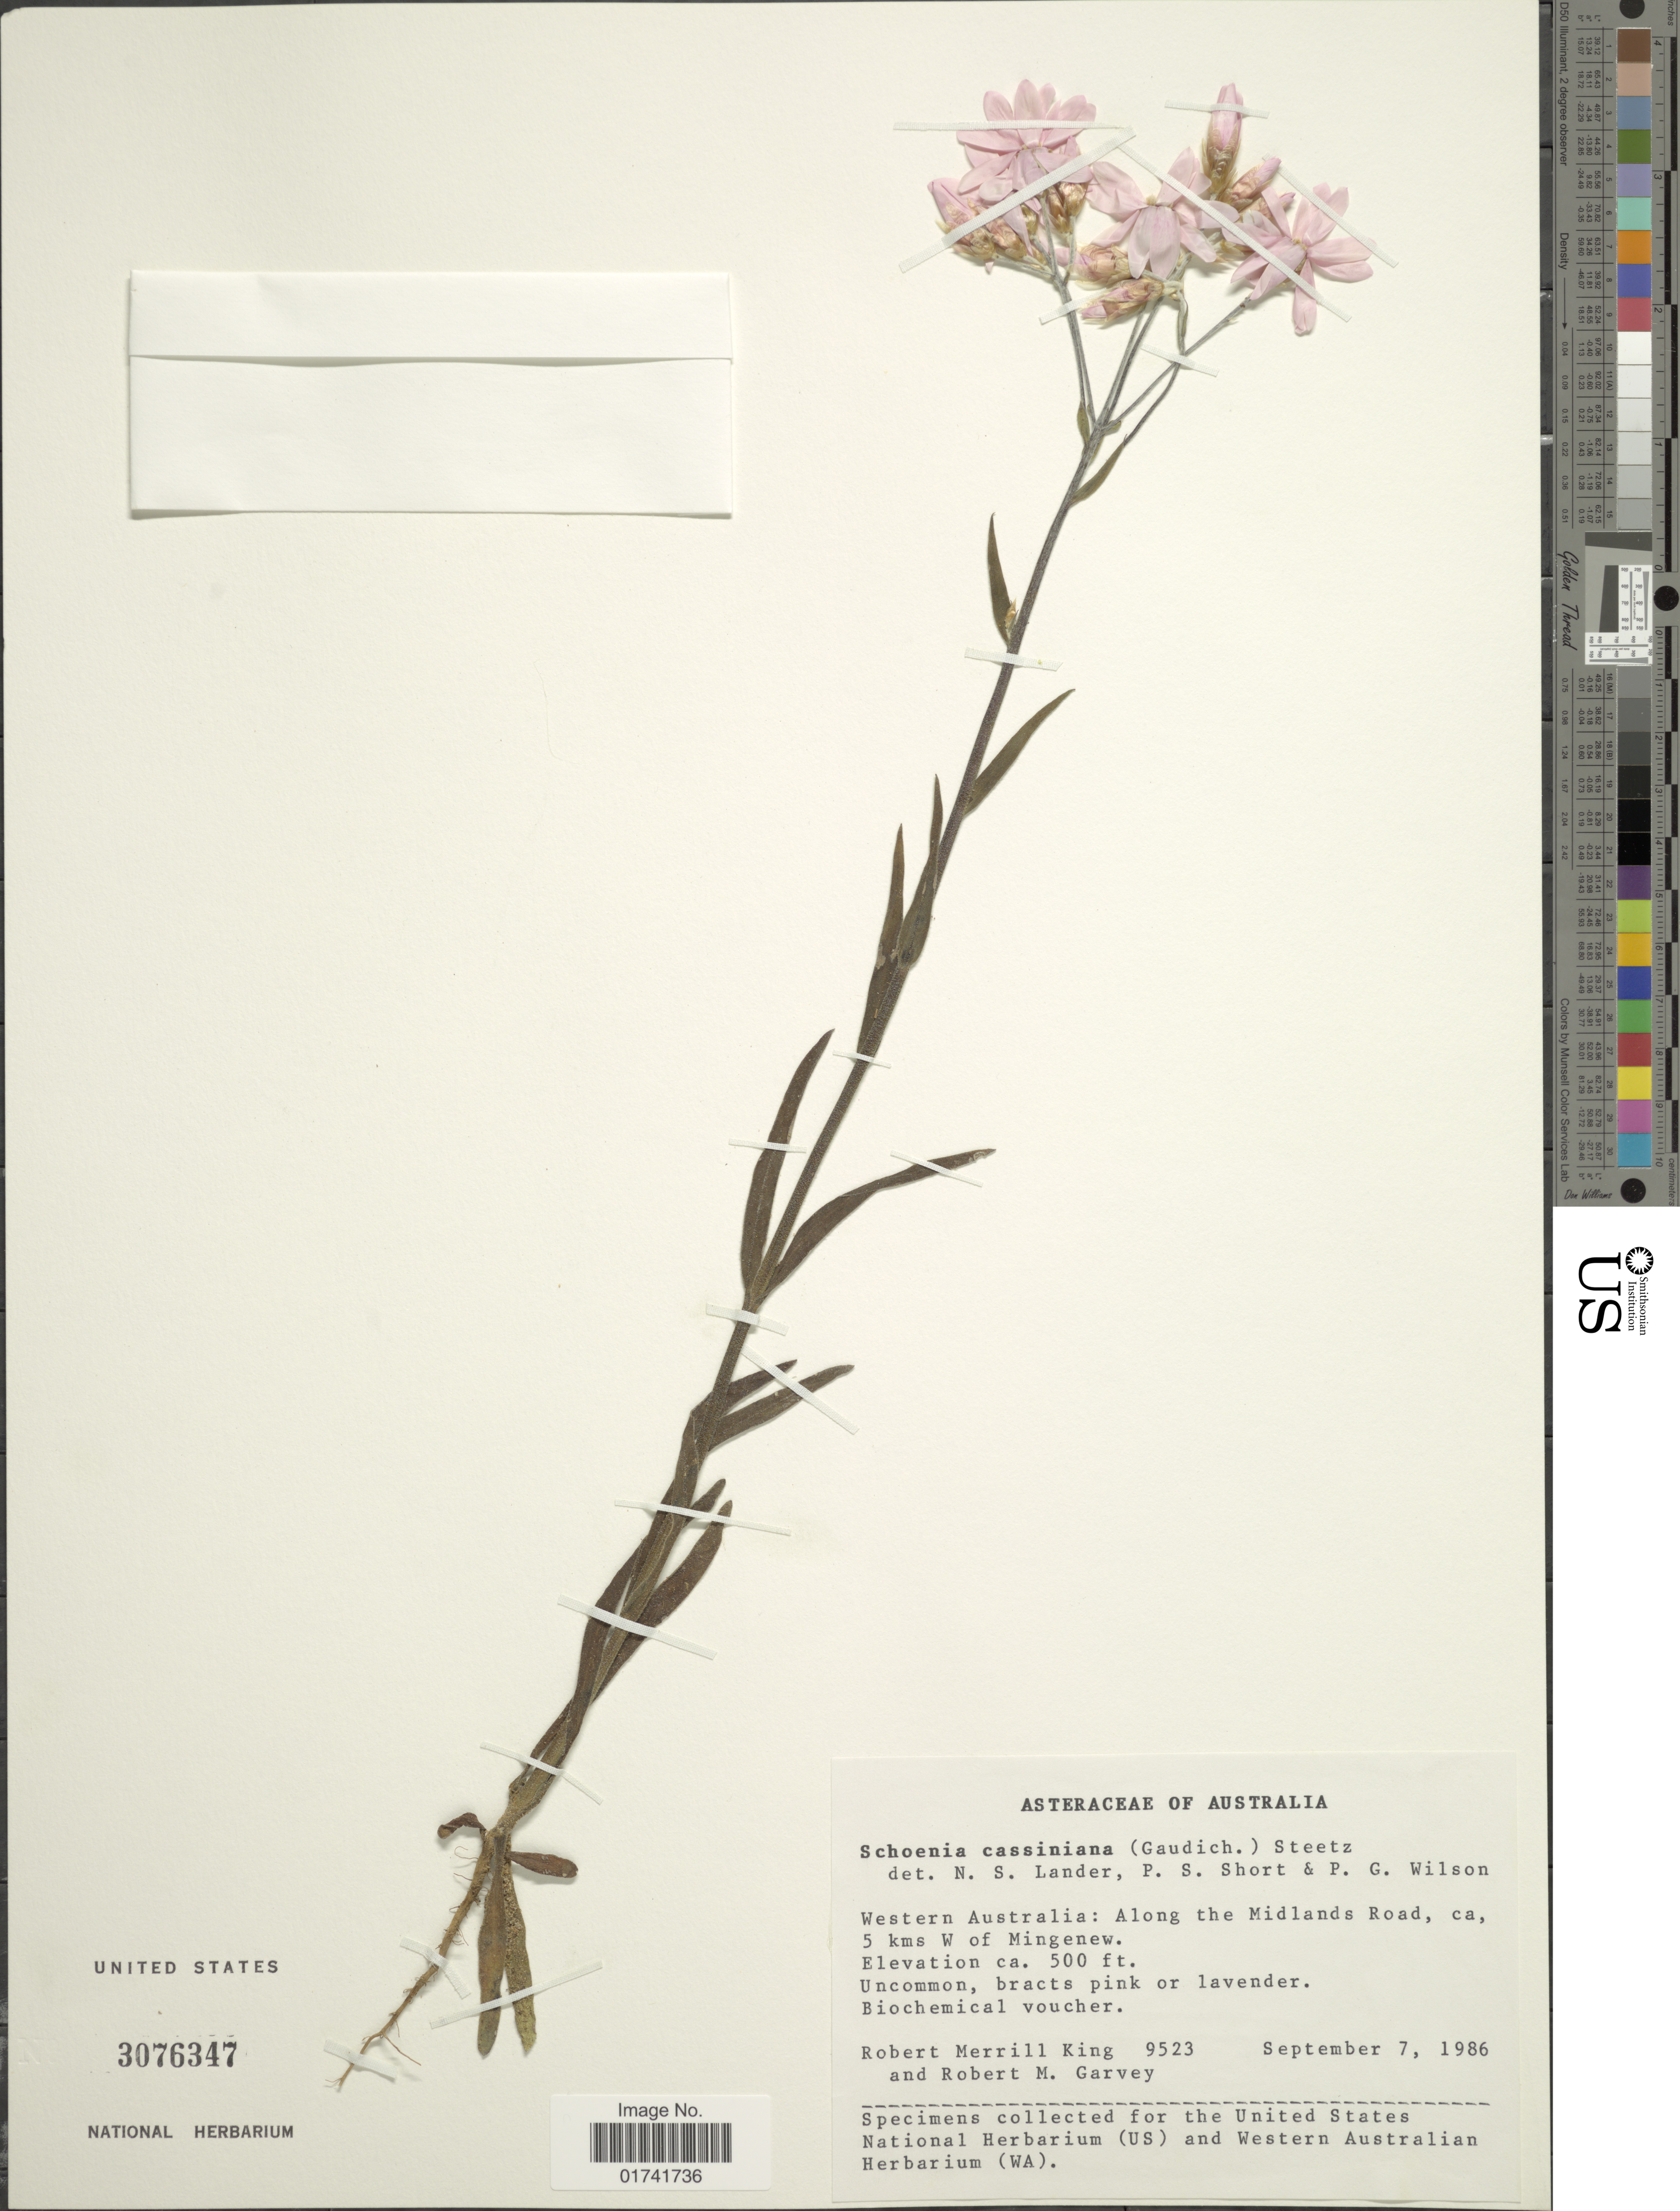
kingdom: Plantae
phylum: Tracheophyta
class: Magnoliopsida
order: Asterales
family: Asteraceae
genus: Schoenia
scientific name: Schoenia cassiniana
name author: (Gaudich.) Steetz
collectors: R. M. King & R. Garvey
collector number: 9523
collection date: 1986-09-07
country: Australia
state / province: Western Australia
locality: Along the Midlands Road, ca. 5 kms W of Mingenew.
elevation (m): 152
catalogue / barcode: US 3076347